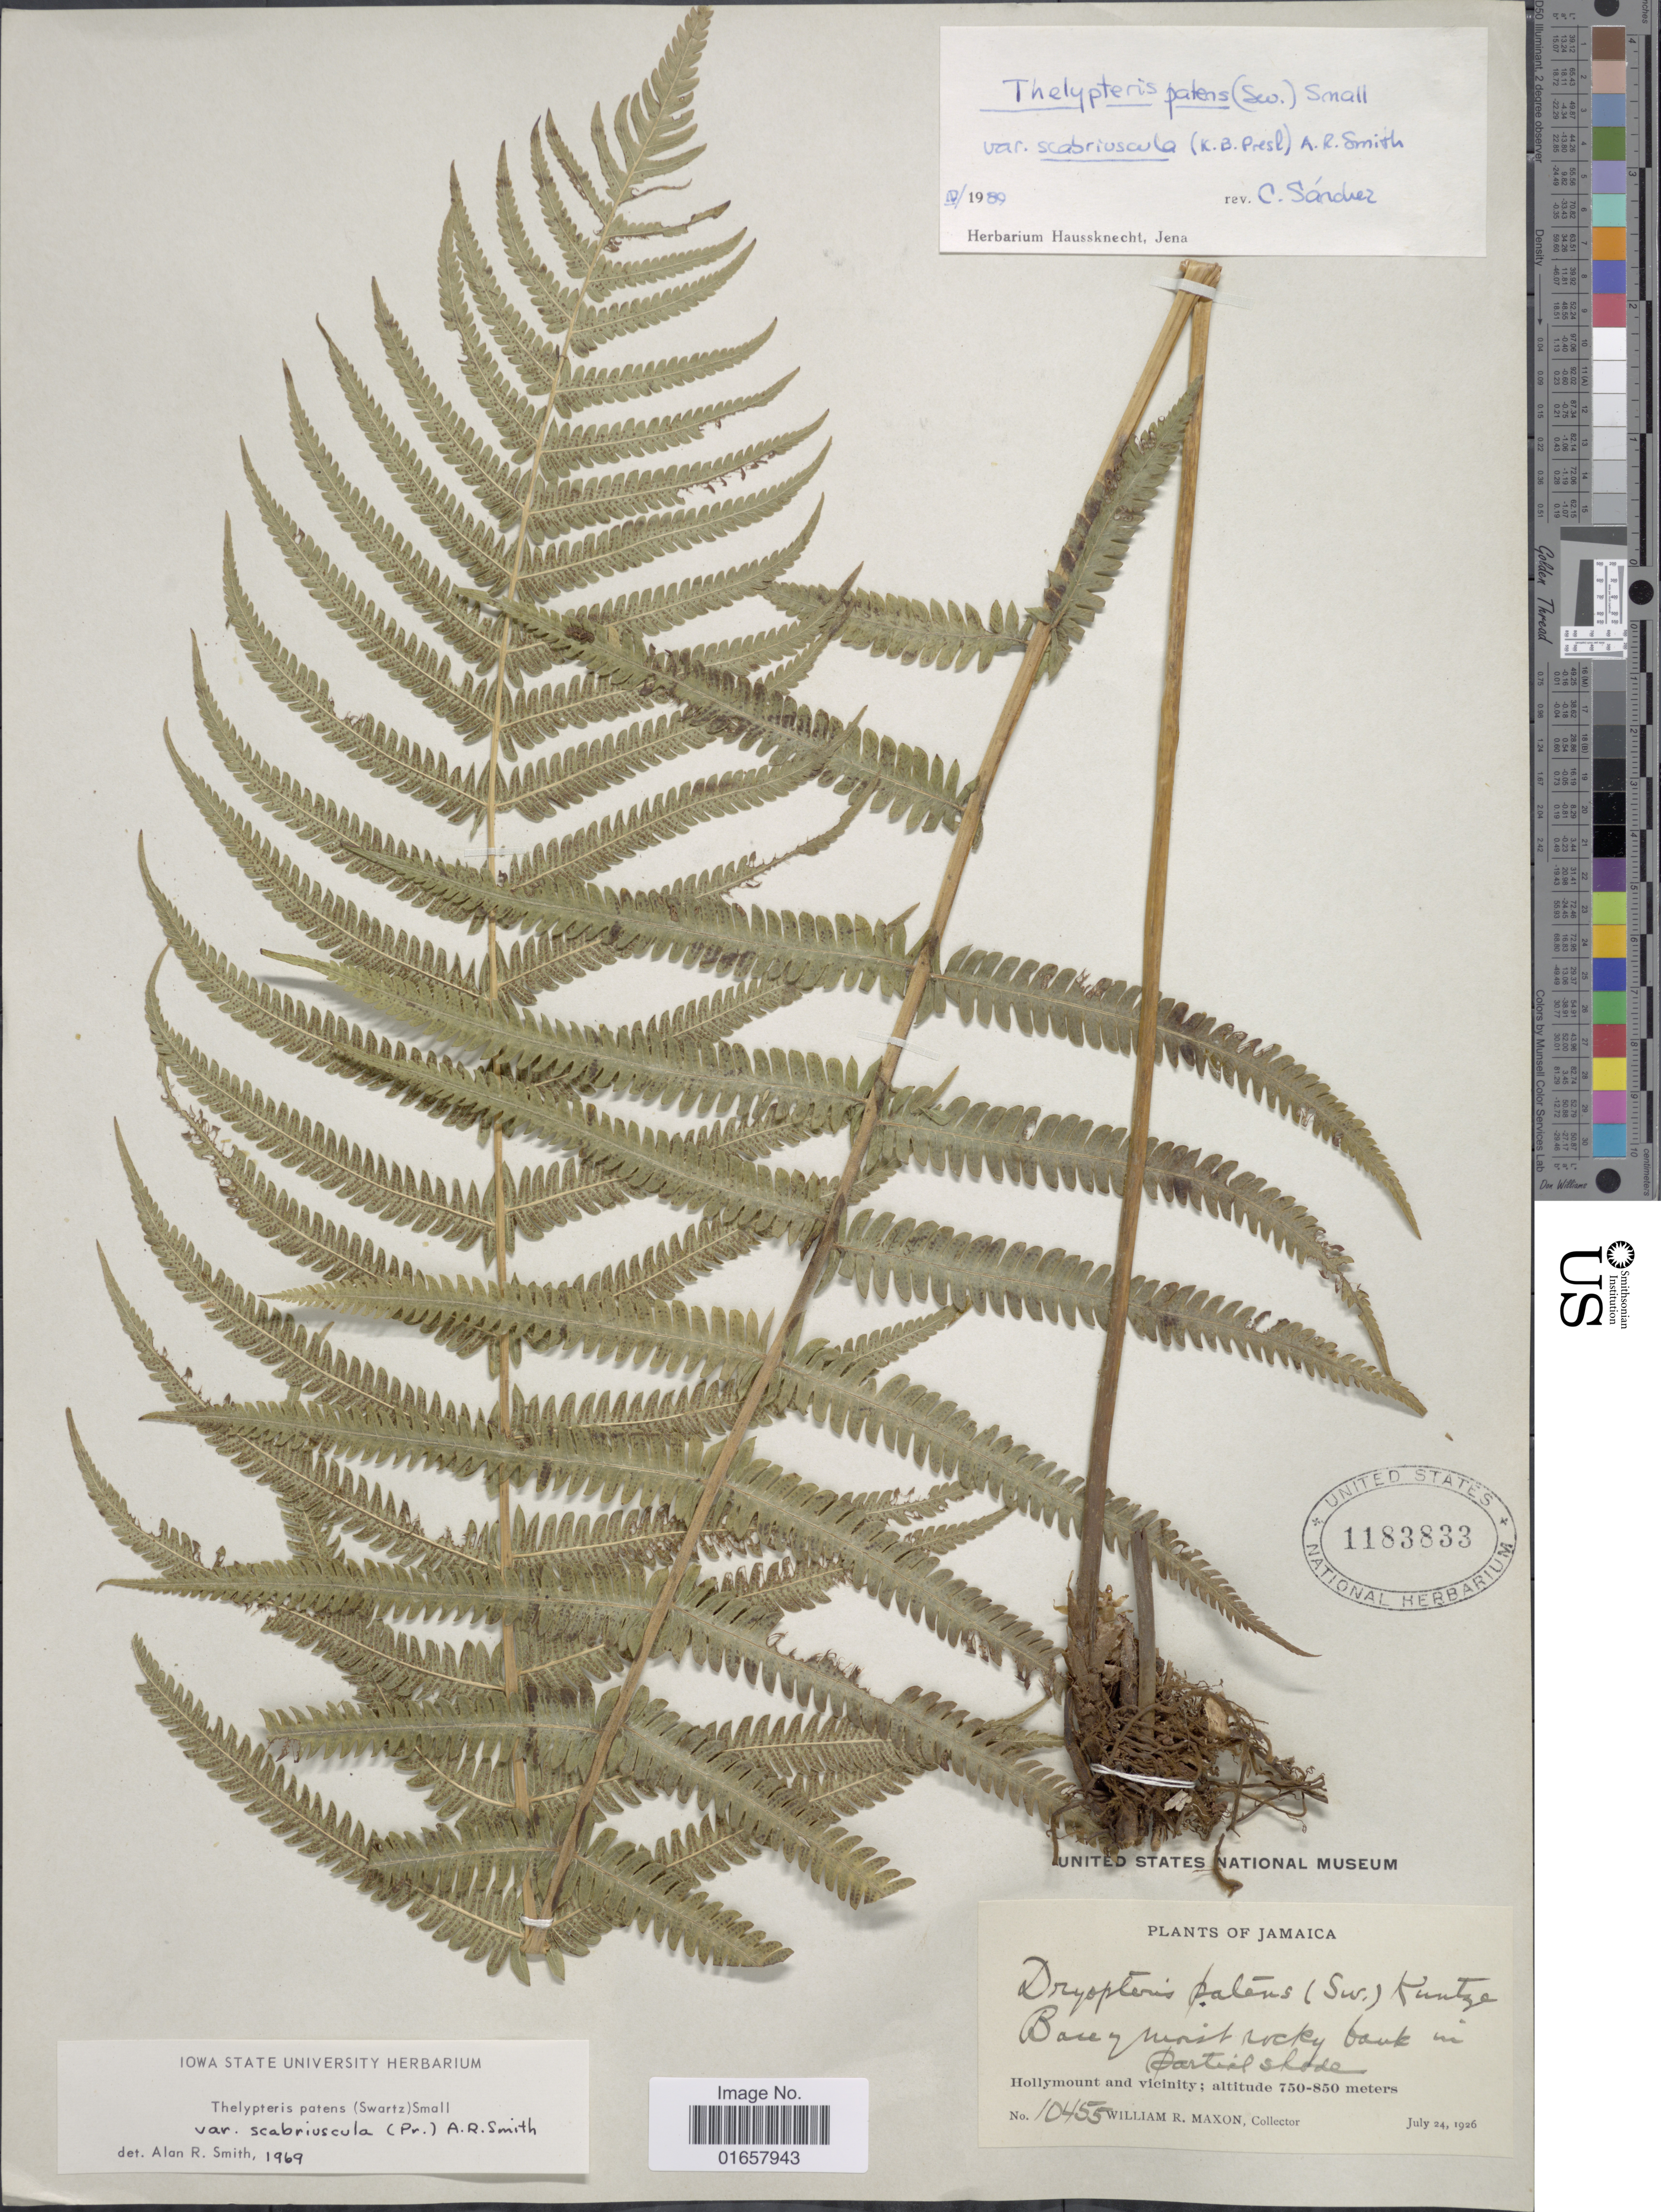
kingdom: Plantae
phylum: Tracheophyta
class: Polypodiopsida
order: Polypodiales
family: Thelypteridaceae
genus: Christella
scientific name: Christella patens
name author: (Sw.) Holttum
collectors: W. R. Maxon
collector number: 10455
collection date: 1926-07-24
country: Jamaica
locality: Jamaica, Hollymount and vicinity.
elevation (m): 750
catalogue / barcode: US 1183833